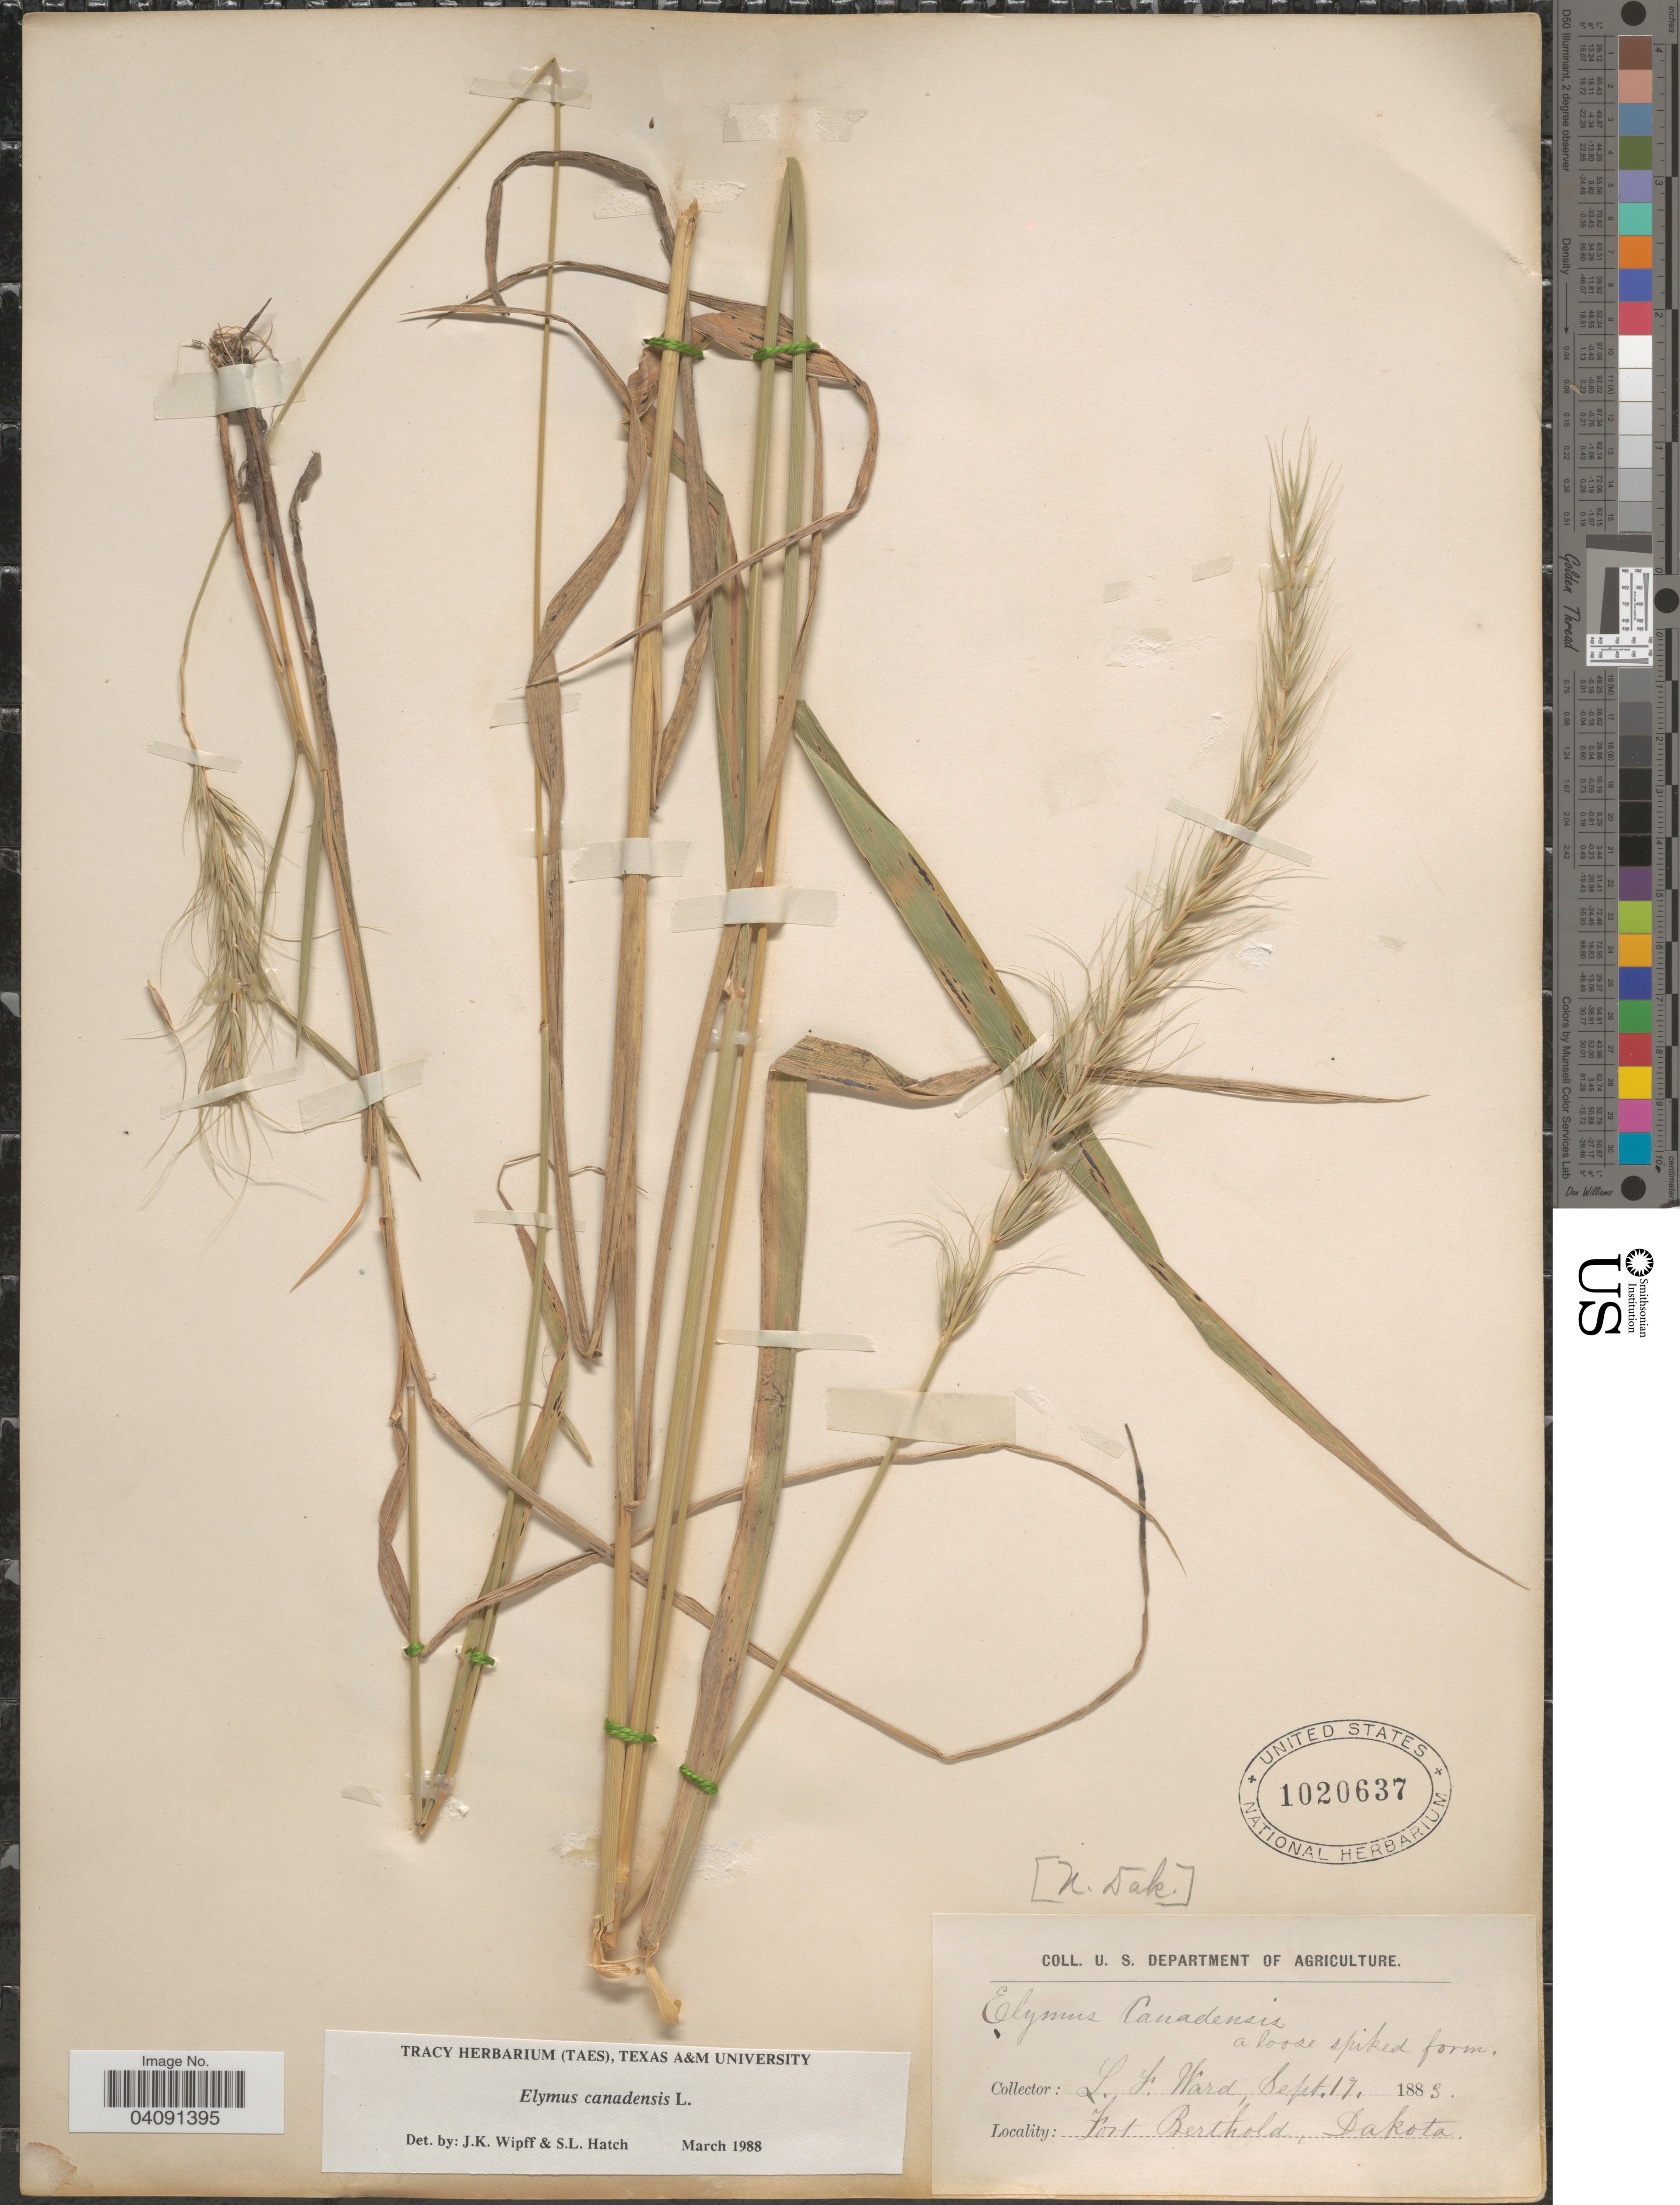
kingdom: Plantae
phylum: Tracheophyta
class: Liliopsida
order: Poales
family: Poaceae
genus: Elymus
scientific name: Elymus canadensis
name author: L.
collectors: L. Ward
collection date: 1883-09-17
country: United States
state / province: North Dakota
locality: Fort Berthold.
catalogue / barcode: US 1020637